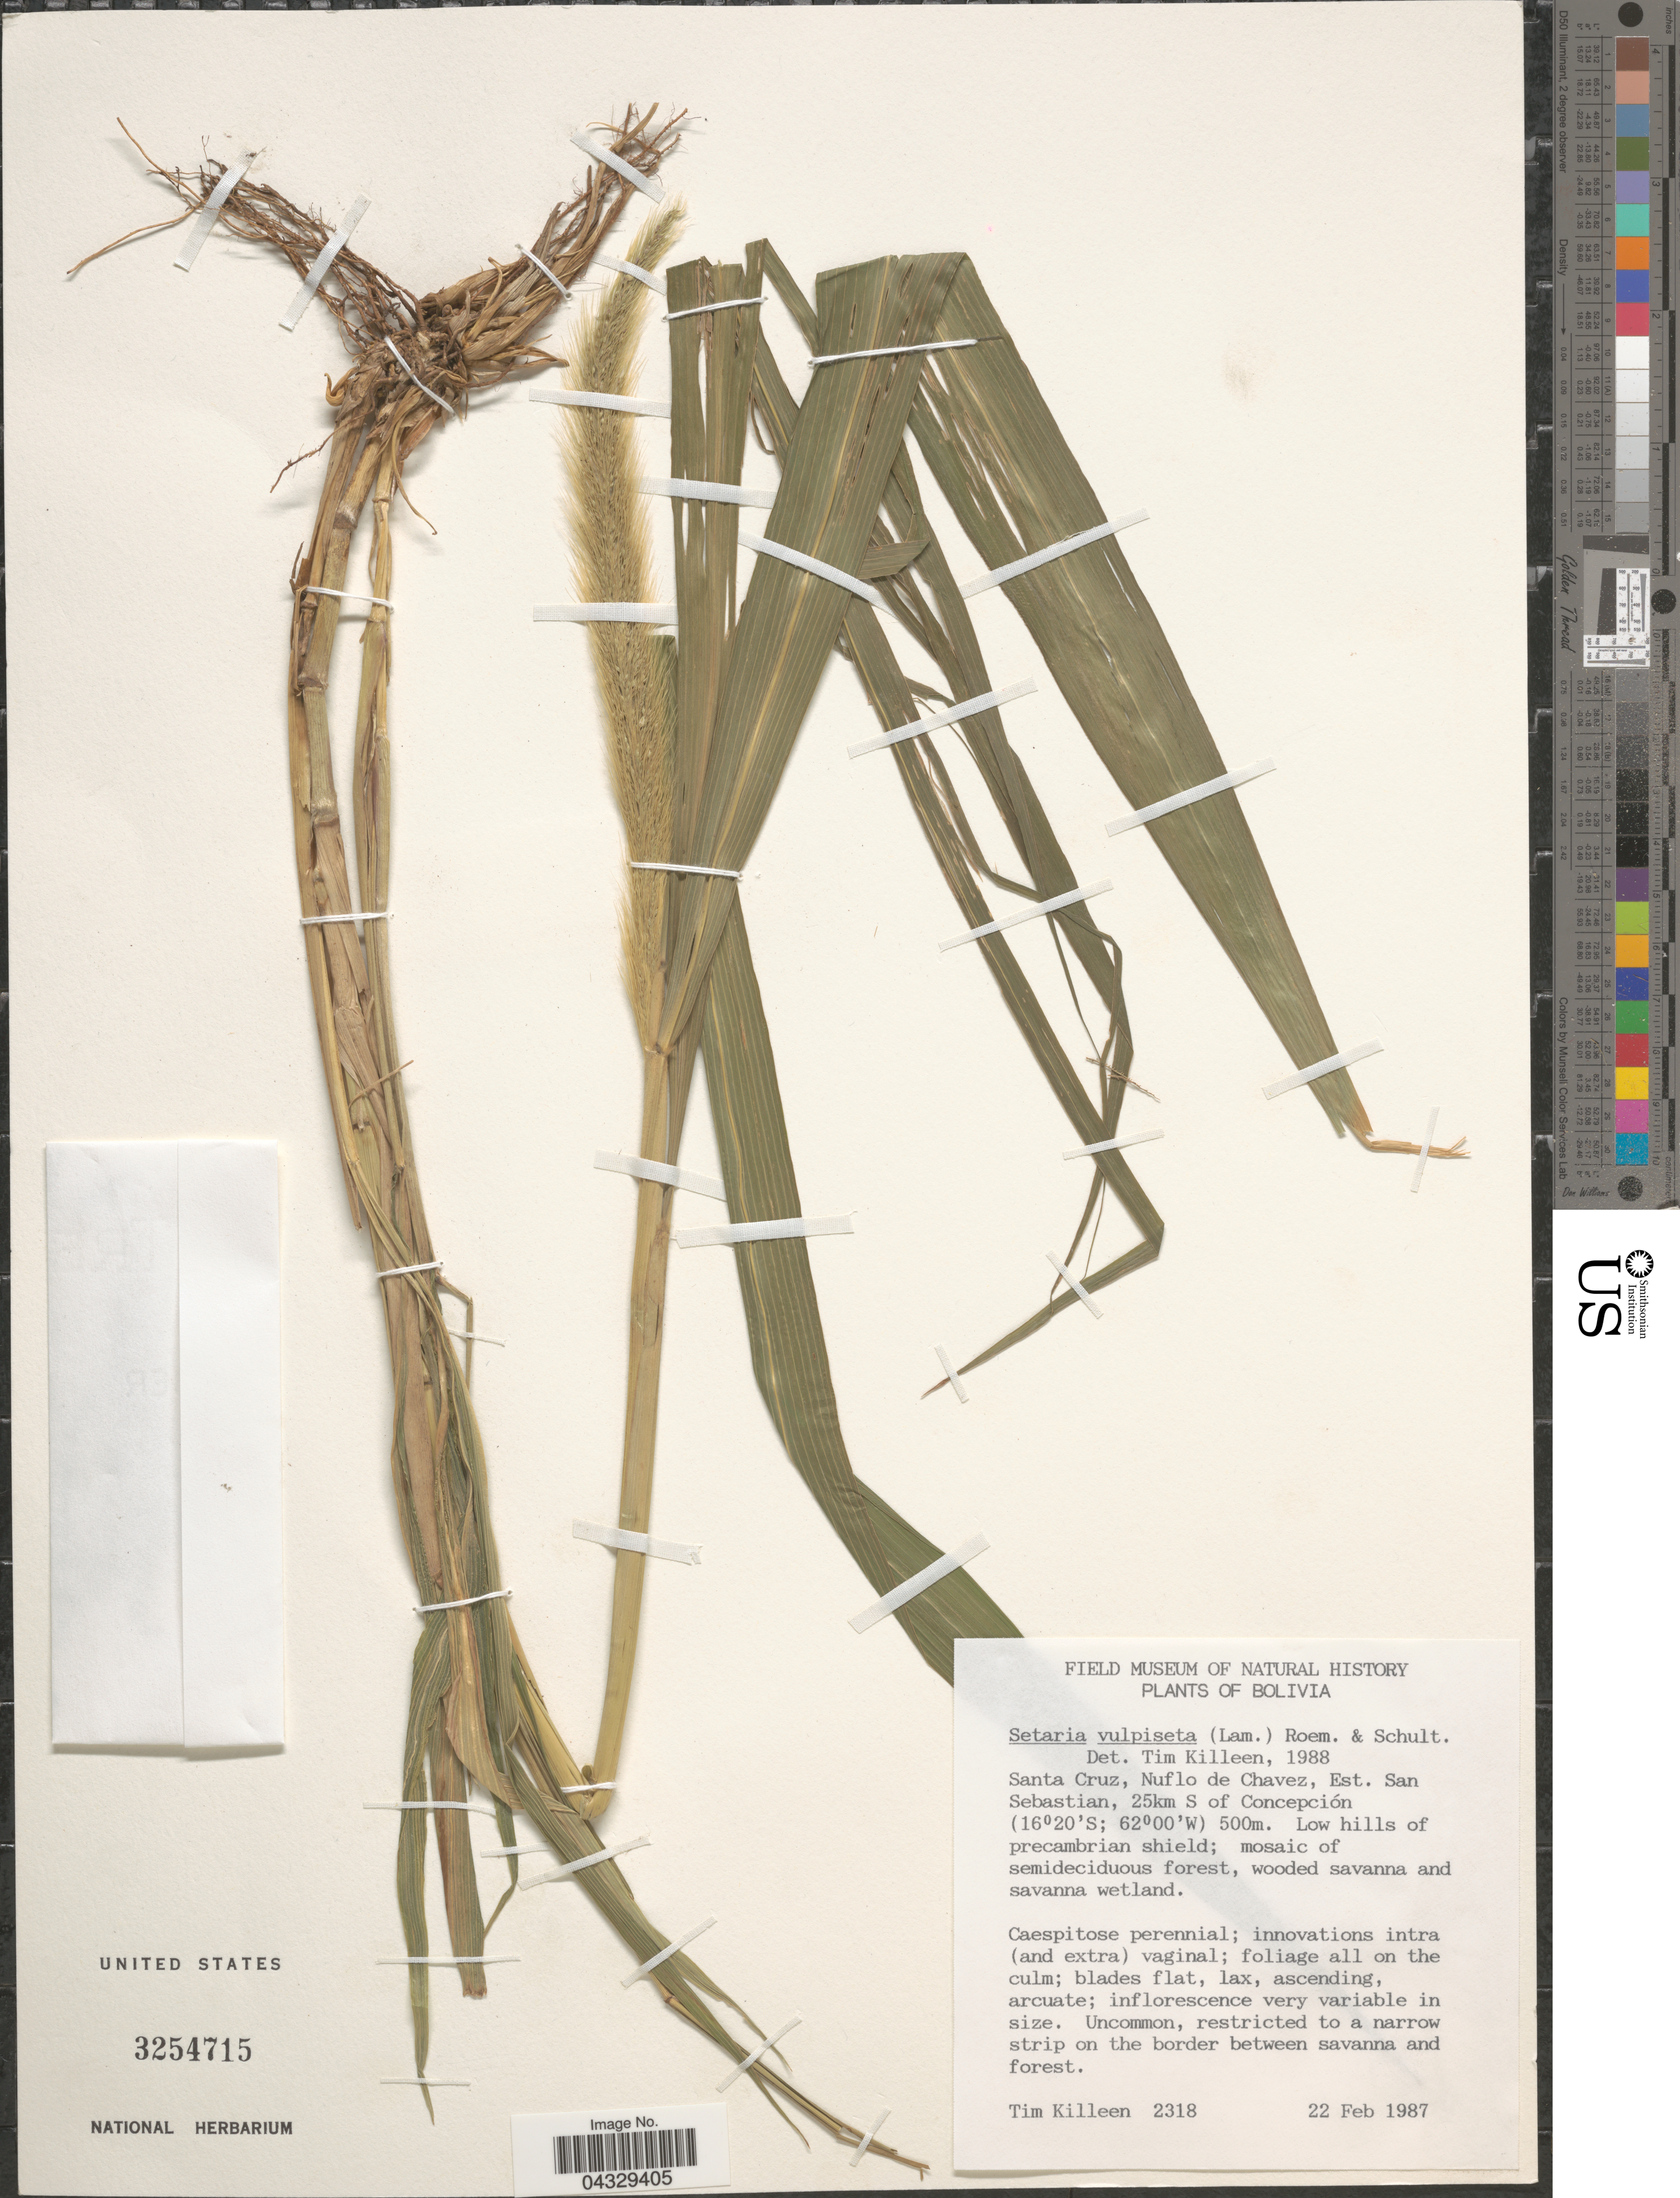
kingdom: Plantae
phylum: Tracheophyta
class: Liliopsida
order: Poales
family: Poaceae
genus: Setaria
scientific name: Setaria vulpiseta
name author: (Lam.) Roem. & Schult.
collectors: T. J. Killeen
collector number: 2318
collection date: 1987-02-22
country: Bolivia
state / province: Santa Cruz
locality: Santa Cruz, Nuflo de Chavez, Est. San Sebastion, 25km S of Concepción.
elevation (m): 500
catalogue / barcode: US 3254715